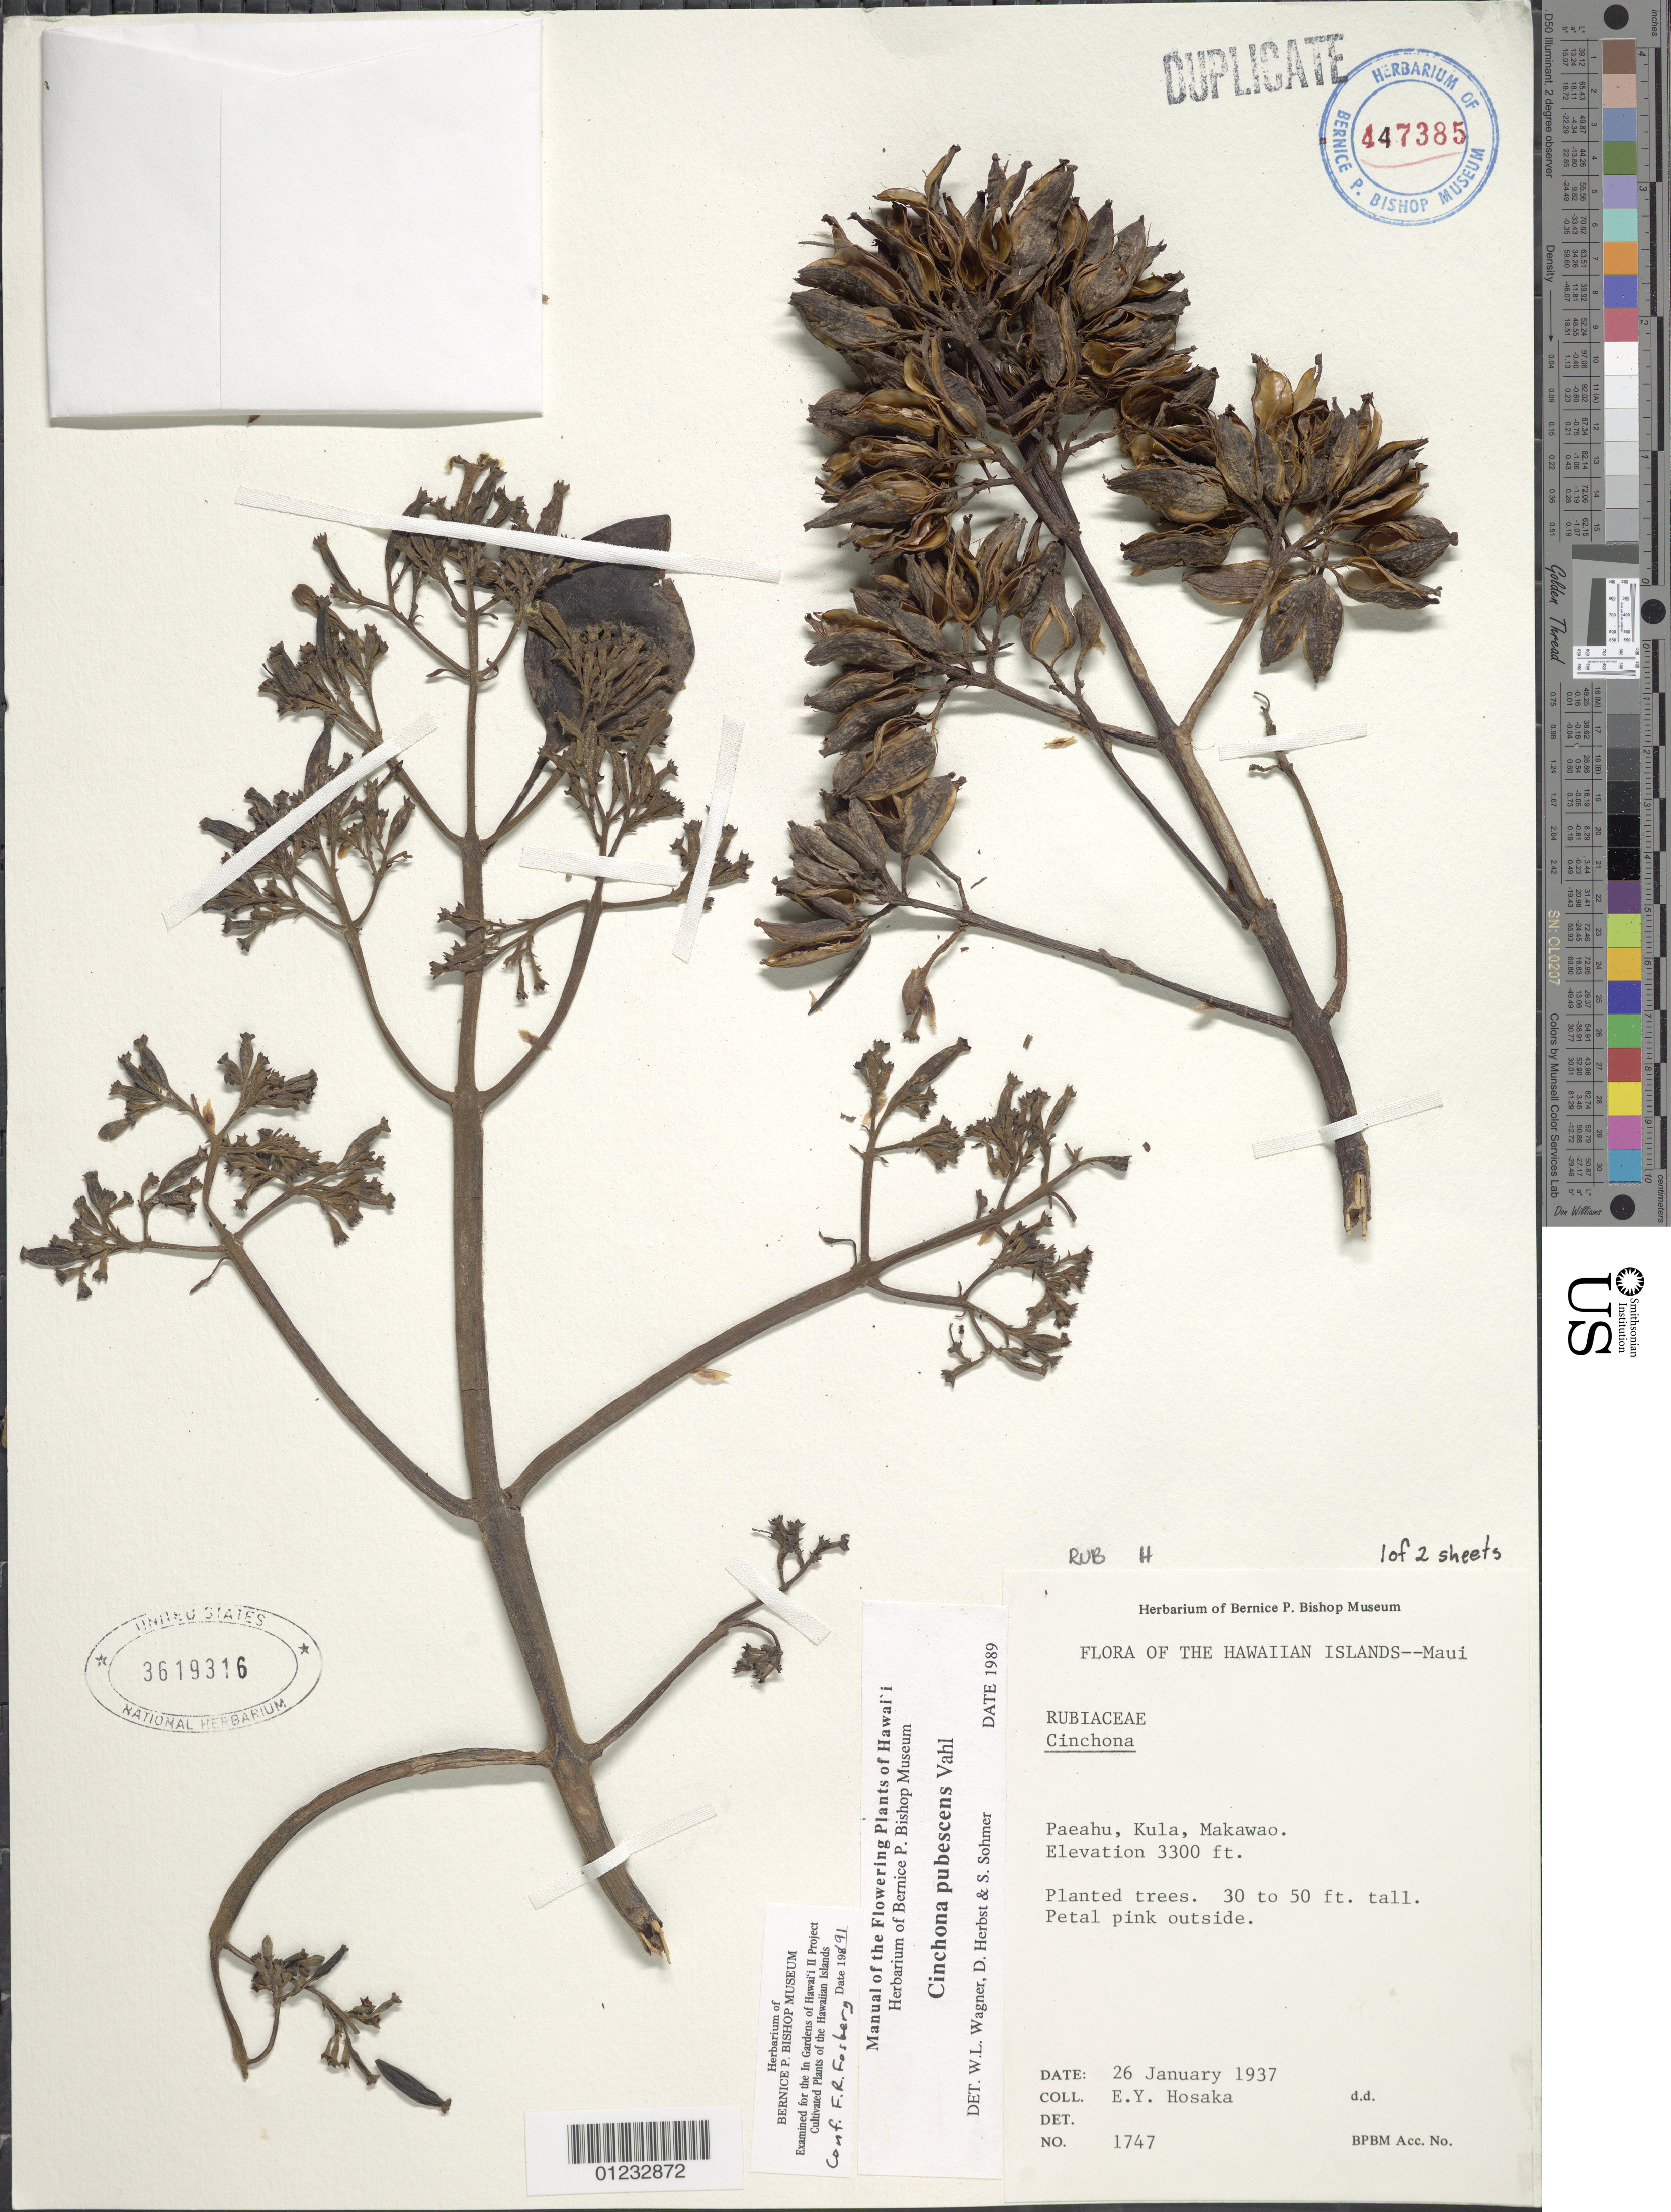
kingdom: Plantae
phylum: Tracheophyta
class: Magnoliopsida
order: Gentianales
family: Rubiaceae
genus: Cinchona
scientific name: Cinchona pubescens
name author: Vahl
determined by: Wagner, W. L.; Herbst, D. R.; Sohmer, S. H.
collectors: E. Y. Hosaka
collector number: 1747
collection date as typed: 26 Jan 1937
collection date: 1937-01-26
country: United States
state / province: Hawaii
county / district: Maui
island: Maui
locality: Paeahu, Kula, Makawao.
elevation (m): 1006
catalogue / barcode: US 3619316